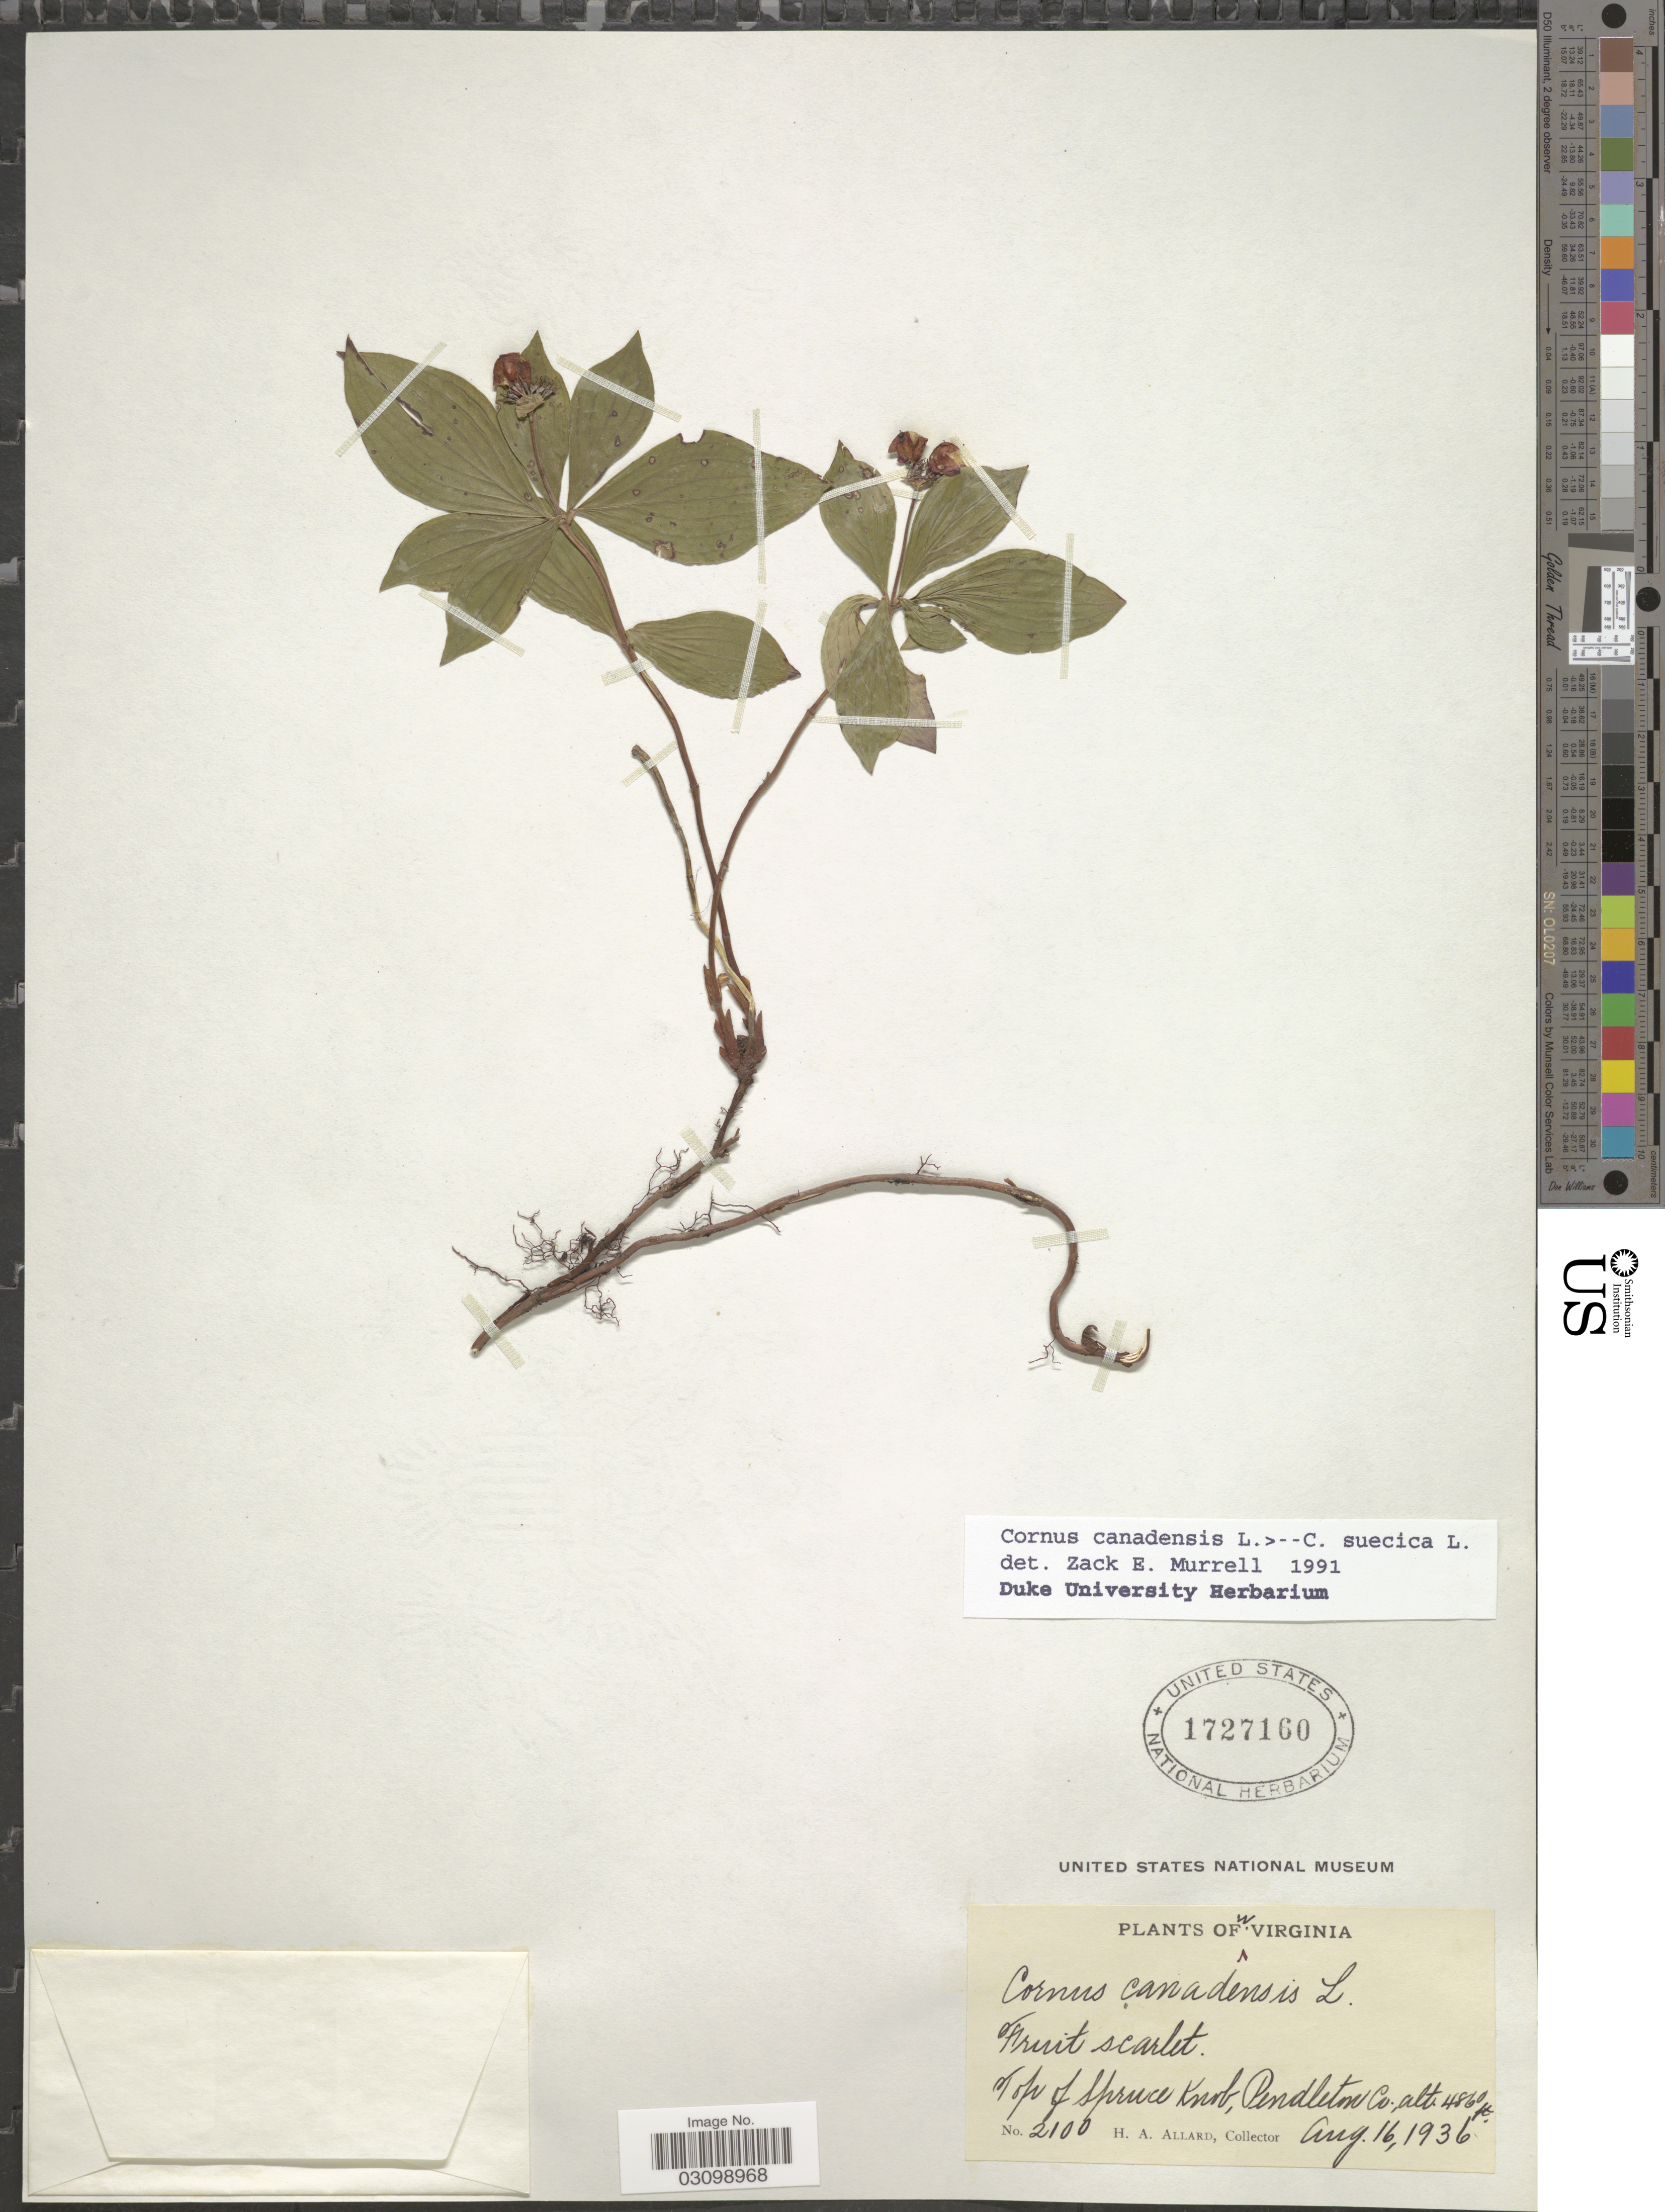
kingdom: Plantae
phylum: Tracheophyta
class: Magnoliopsida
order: Cornales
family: Cornaceae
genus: Cornus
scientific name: Cornus sp.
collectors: H. A. Allard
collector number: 2100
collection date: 1936-08-16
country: United States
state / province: West Virginia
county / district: Pendleton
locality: Top of Spruce Knob, Pendleton Co.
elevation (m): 1481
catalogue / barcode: US 1727160